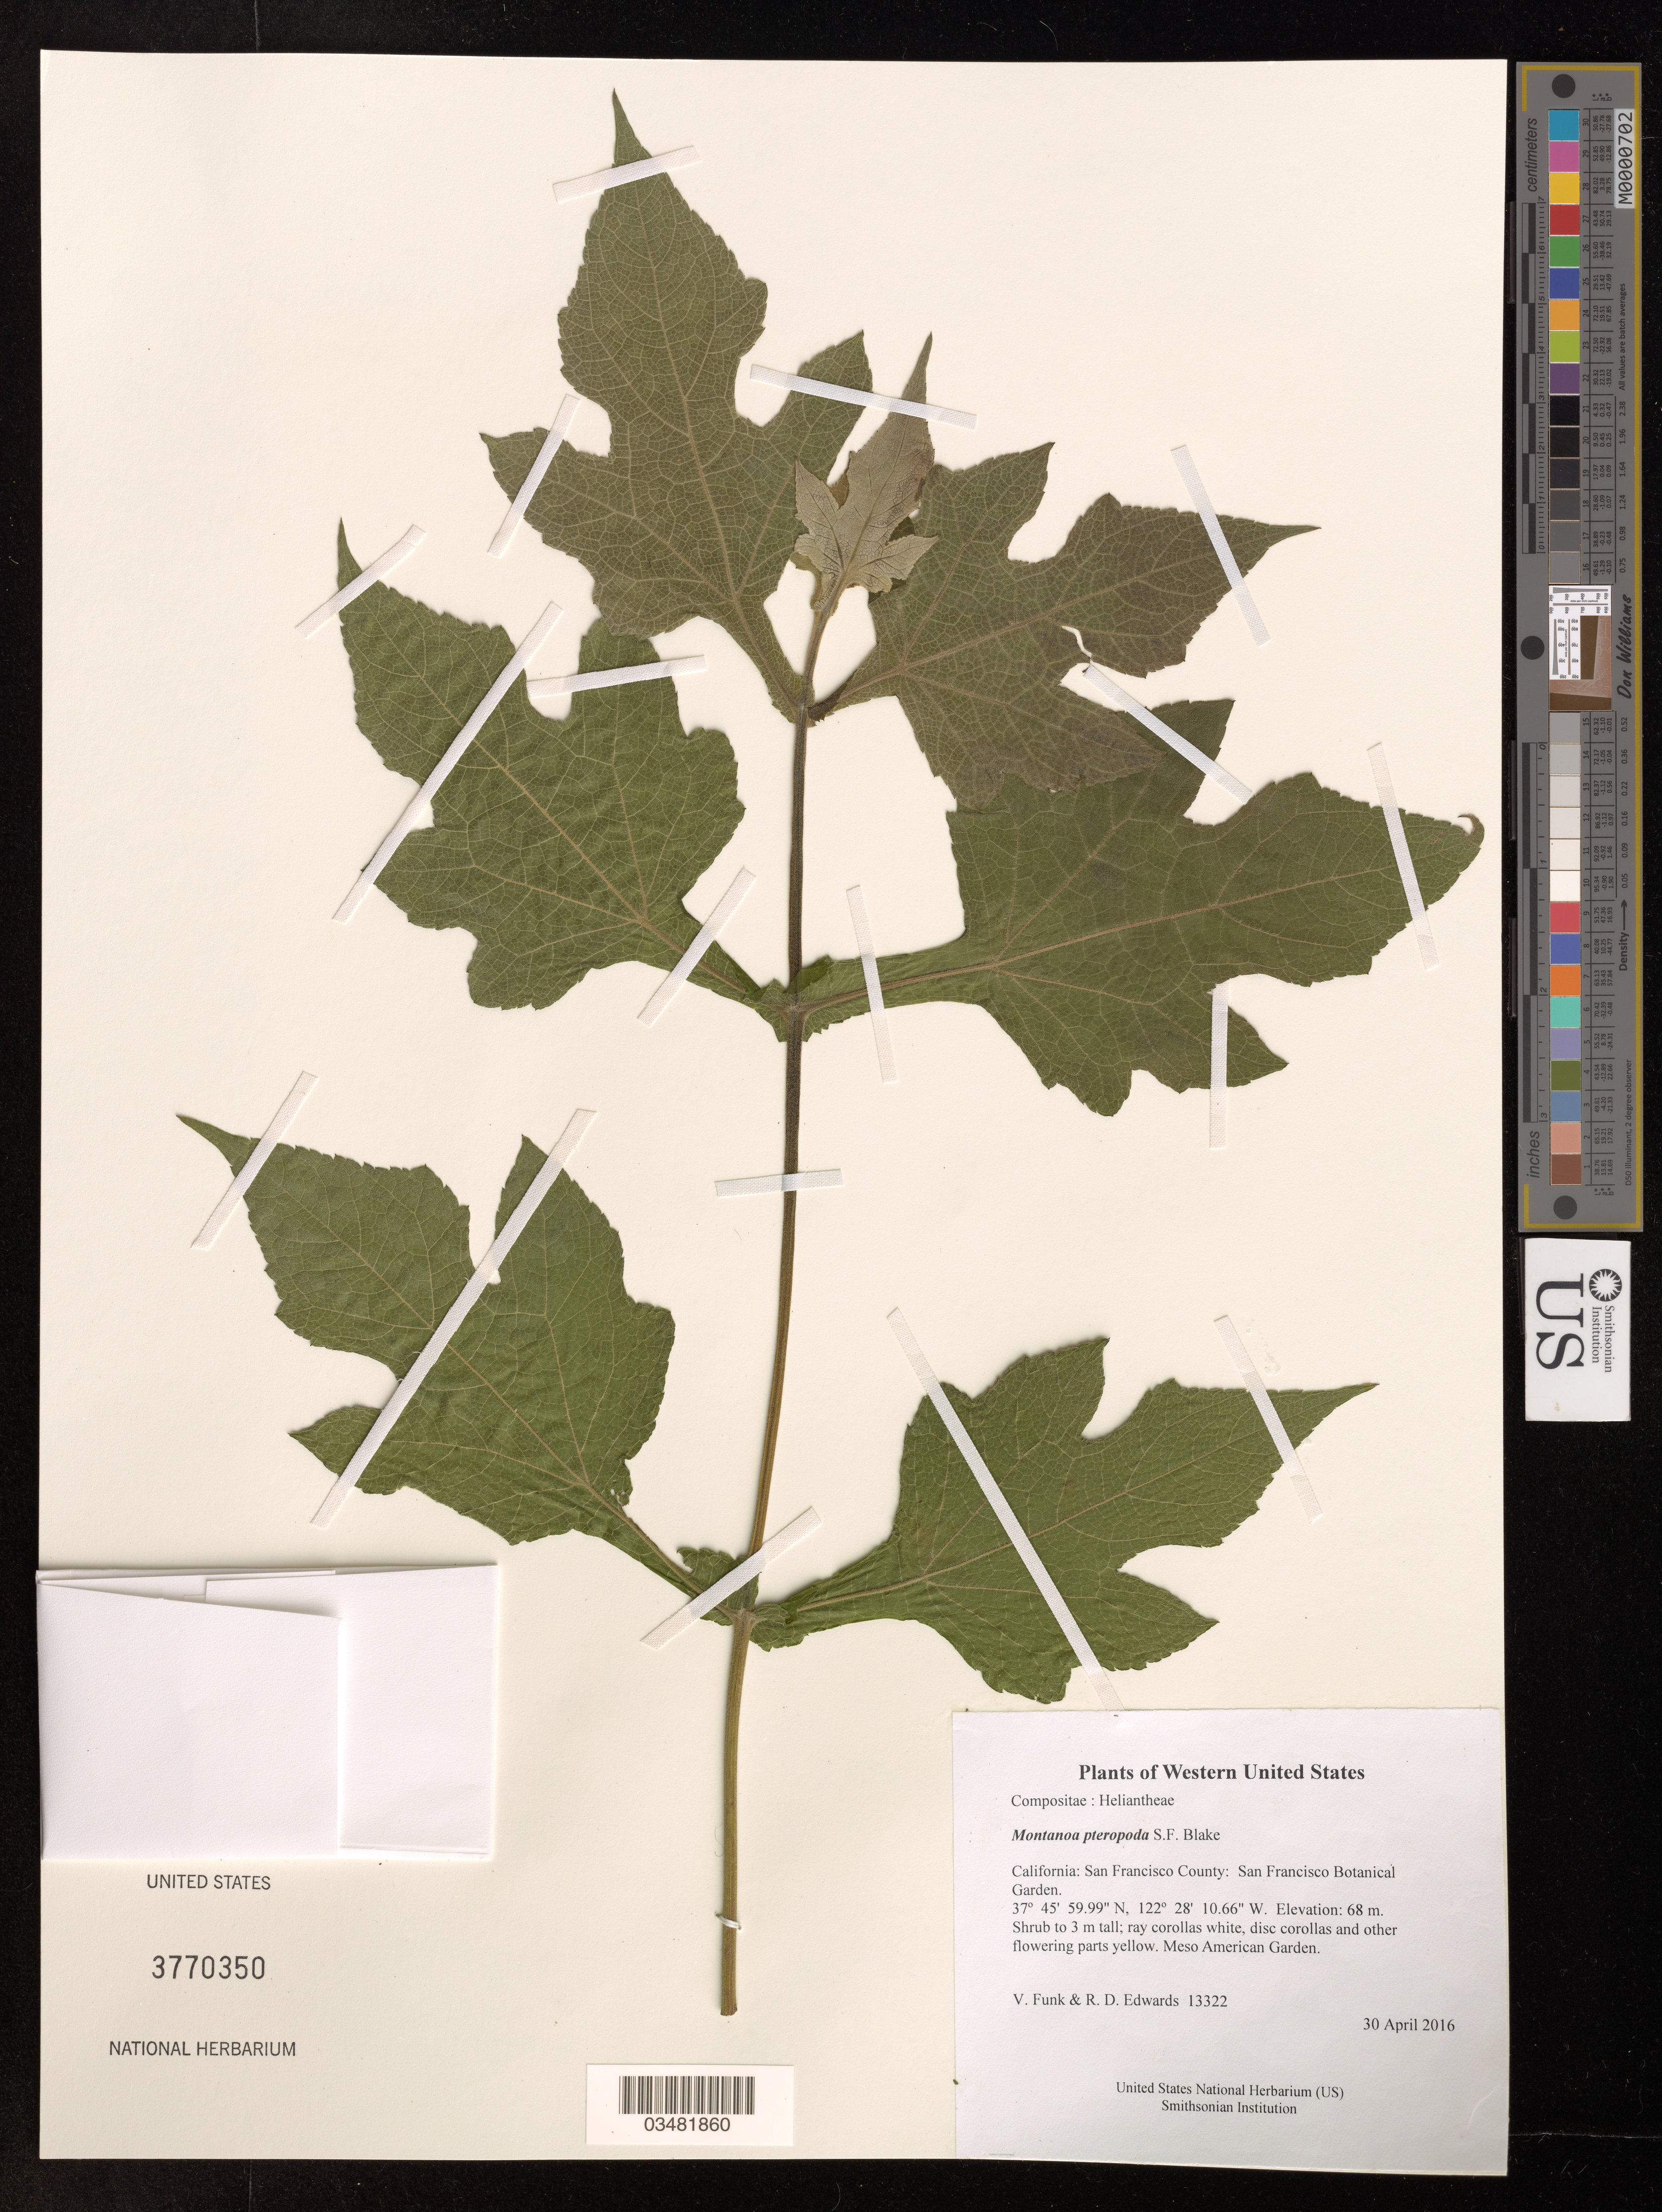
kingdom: Plantae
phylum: Tracheophyta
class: Magnoliopsida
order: Asterales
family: Asteraceae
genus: Montanoa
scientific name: Montanoa pteropoda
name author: S.F. Blake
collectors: R.D. Edwards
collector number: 13322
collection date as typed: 30 April 2016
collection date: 2016-04-30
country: United States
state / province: California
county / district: San Francisco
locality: San Francisco Botanical Garden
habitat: Meso American Garden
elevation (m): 68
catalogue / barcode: US 3770350